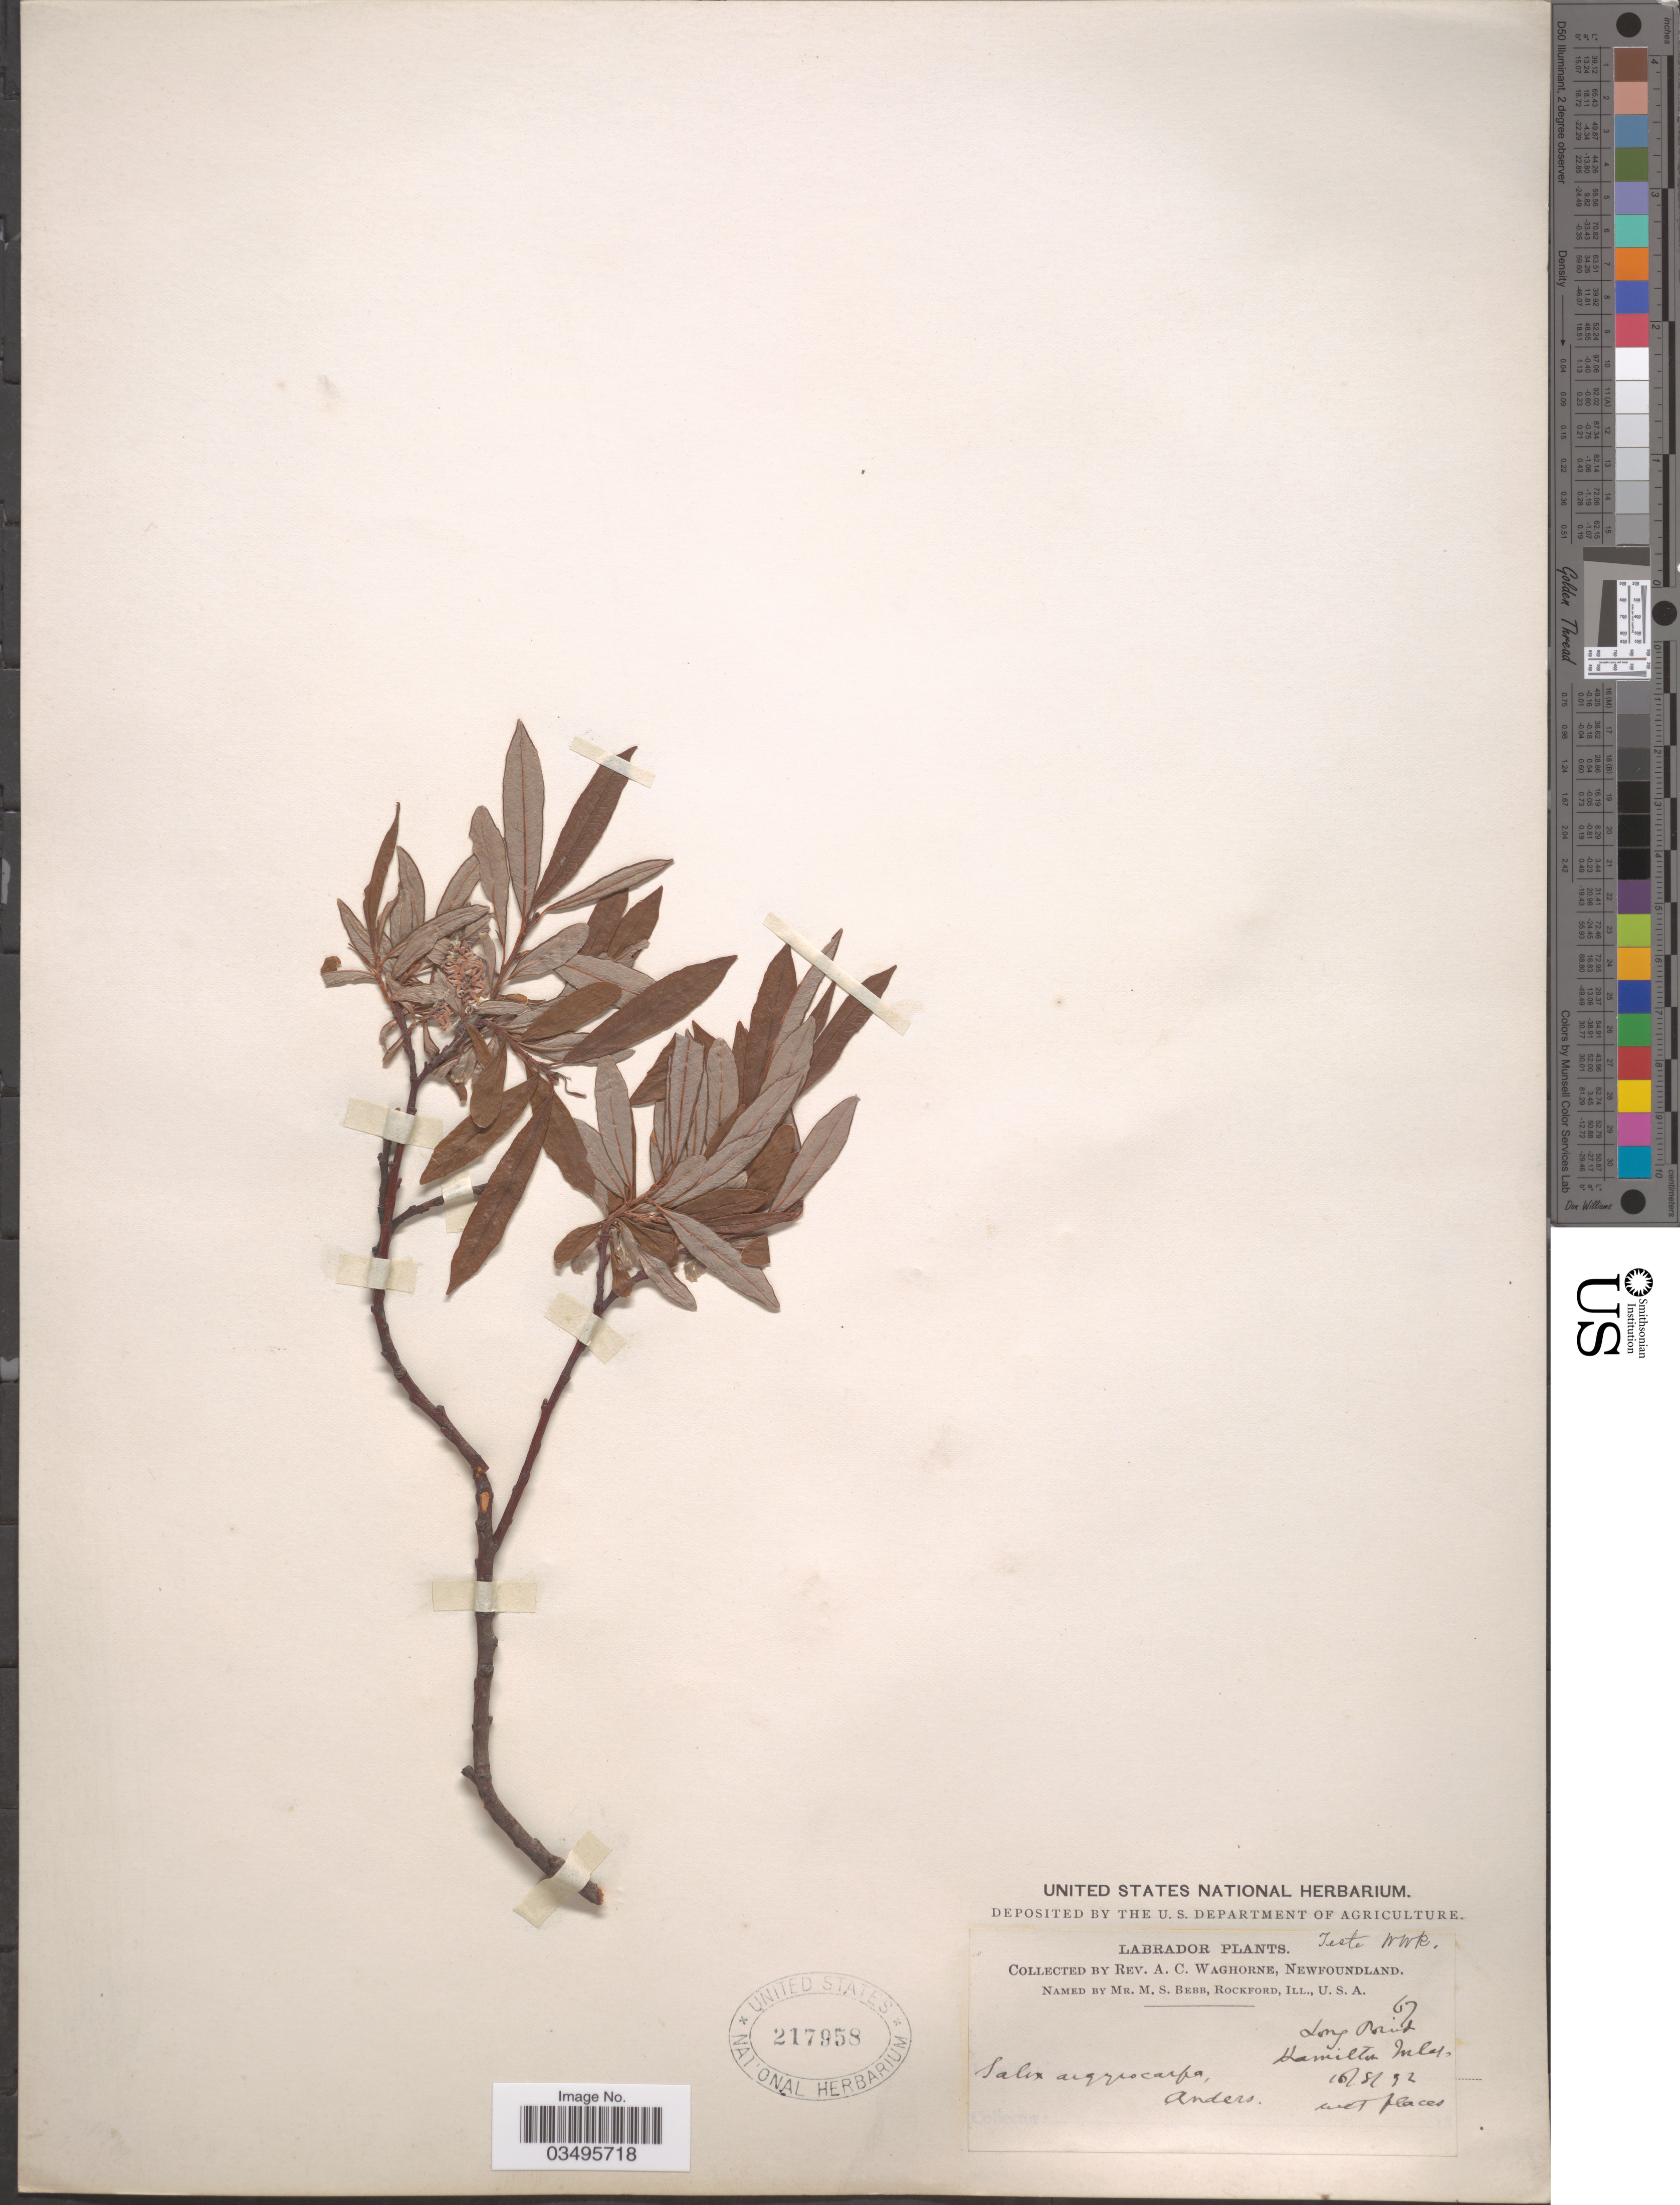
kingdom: Plantae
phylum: Tracheophyta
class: Magnoliopsida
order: Malpighiales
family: Salicaceae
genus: Salix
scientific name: Salix argyrocarpa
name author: L. Andersson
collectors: A. Waghorne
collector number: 67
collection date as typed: Transcribed d/m/y: 16/8/92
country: Canada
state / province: Newfoundland and Labrador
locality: Labrador. Long Point Hamilton Inlet.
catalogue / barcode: US 217958